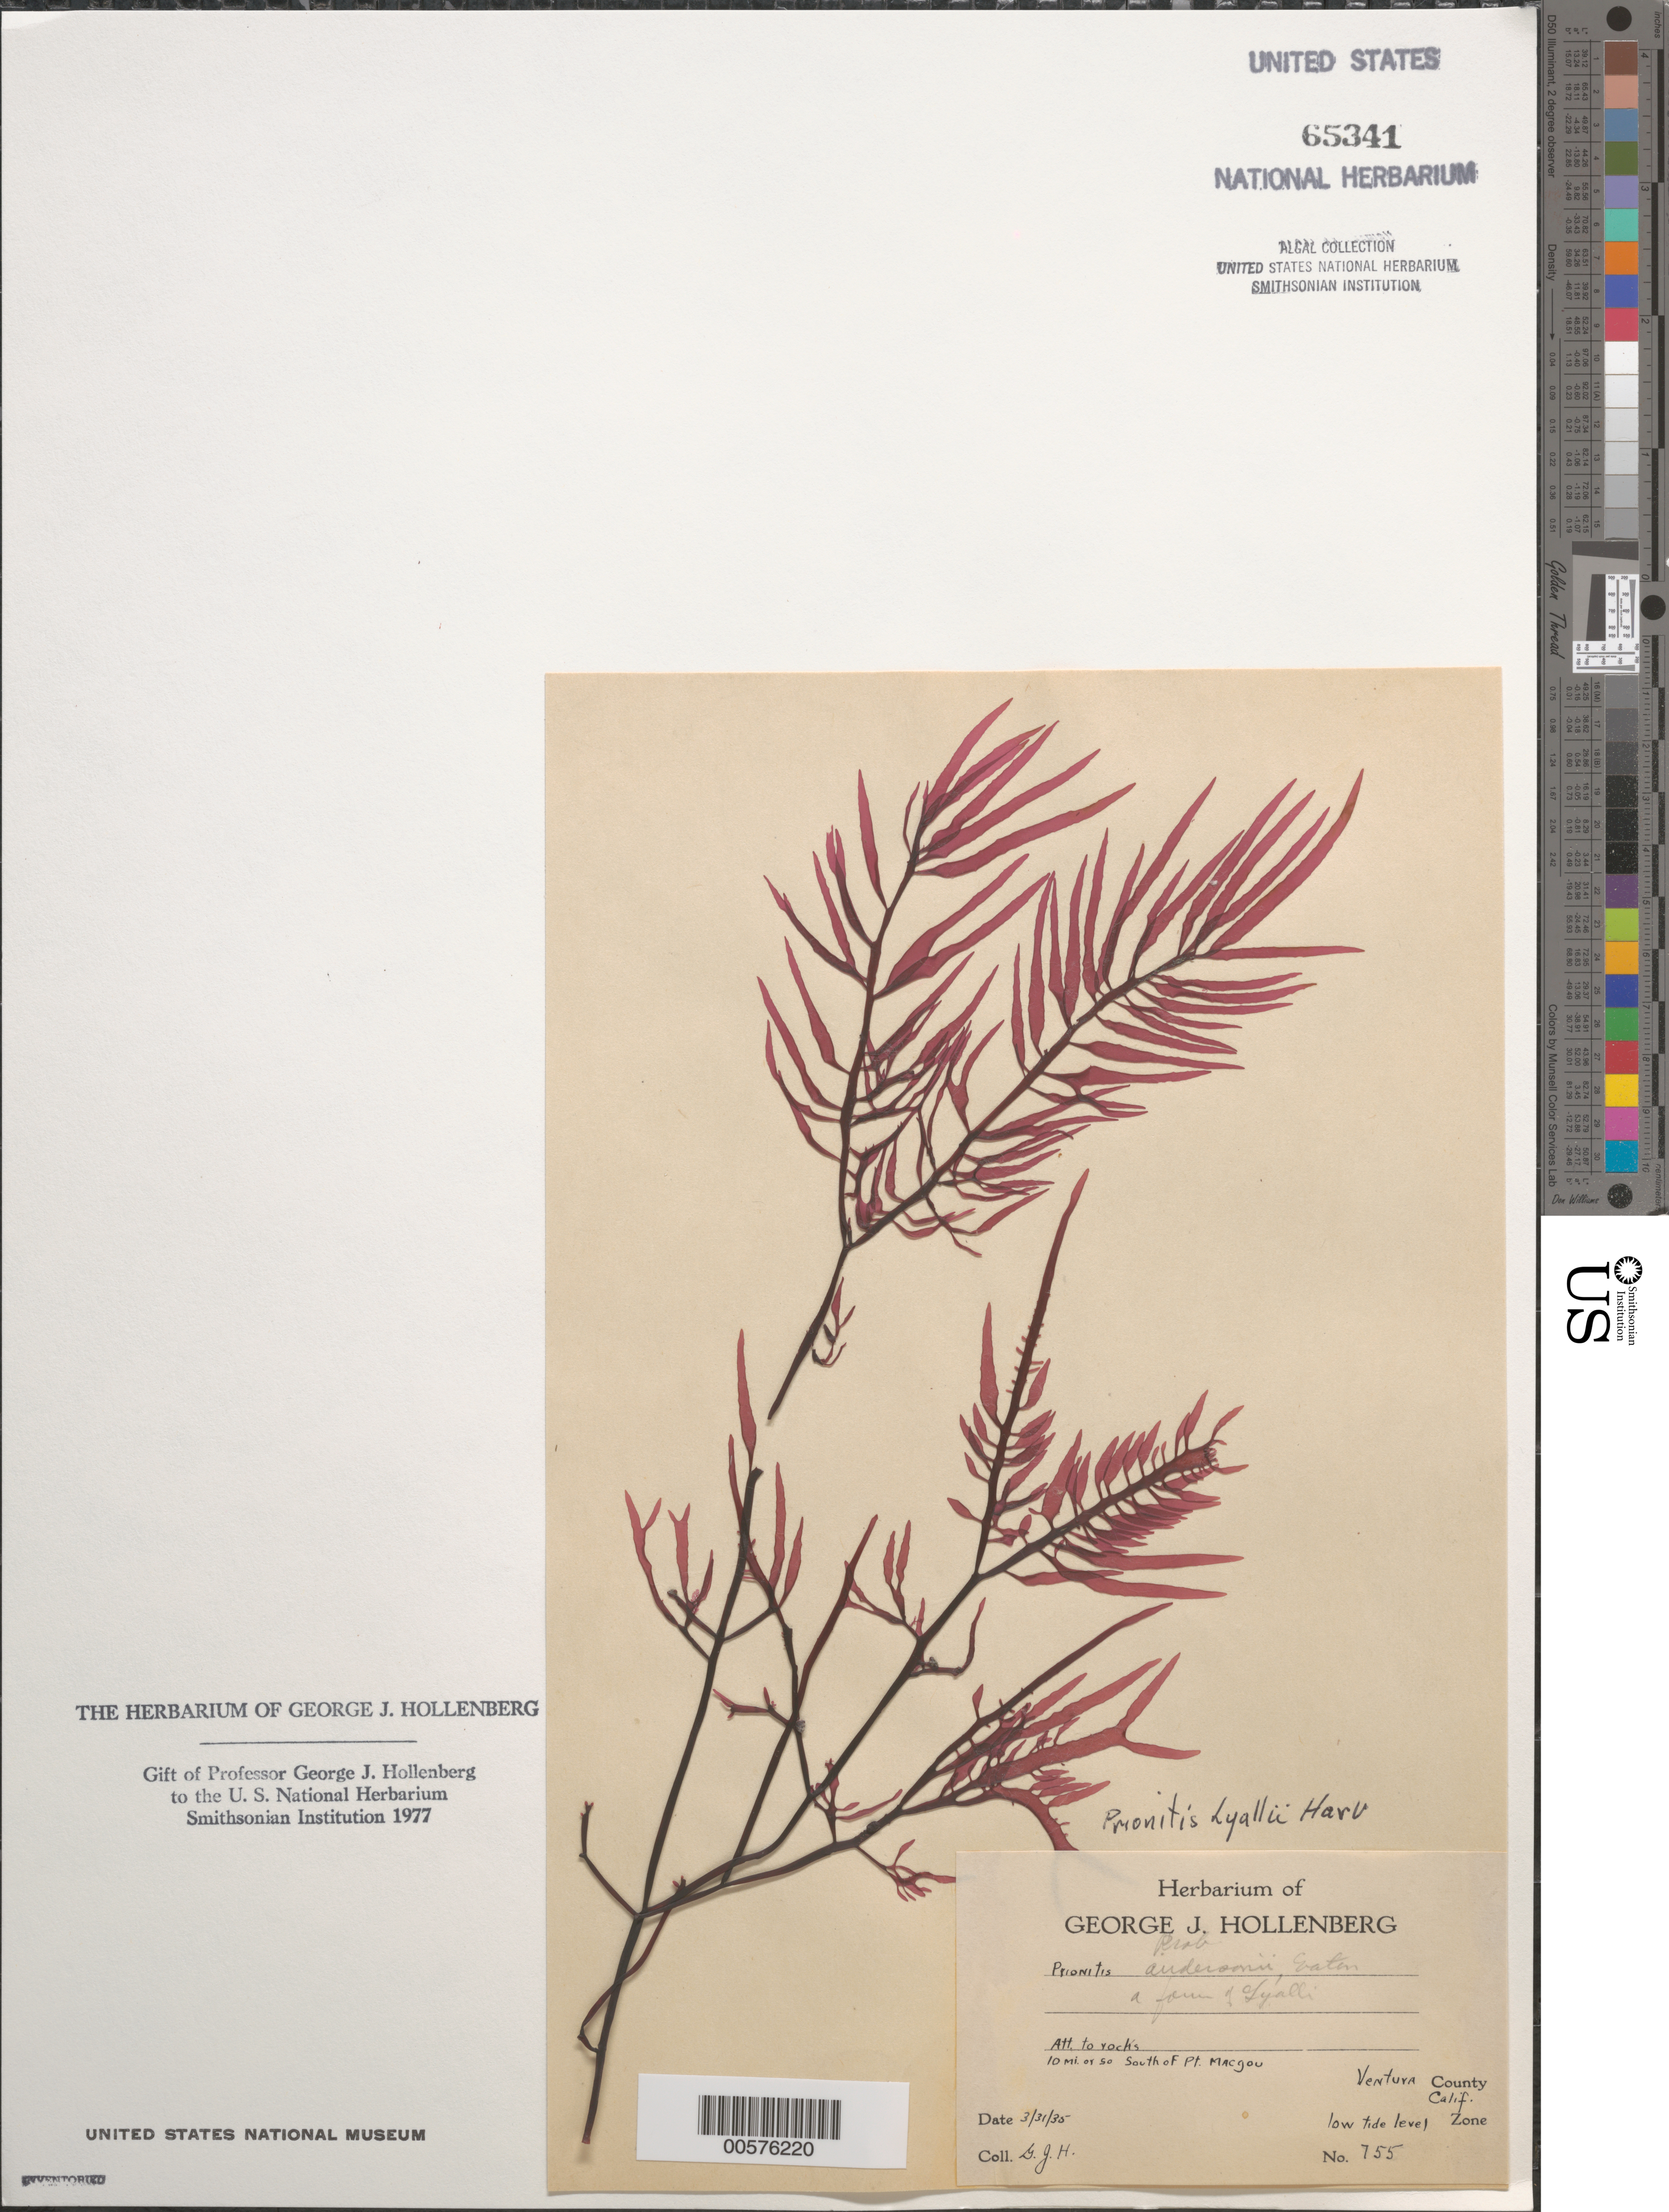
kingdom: Plantae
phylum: Rhodophyta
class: Florideophyceae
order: Cryptonemiales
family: Cryptonemiaceae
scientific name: Prionitis sternbergii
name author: (C. Agardh) J. Agardh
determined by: Algae name updating Project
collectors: G. Hollenberg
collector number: GJH 755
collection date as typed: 31 Mar 1935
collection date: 1935-03-31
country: United States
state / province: California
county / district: Ventura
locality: Ca. 10 miles south of Point Mugu (Pt. Macgou)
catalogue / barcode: US 65341